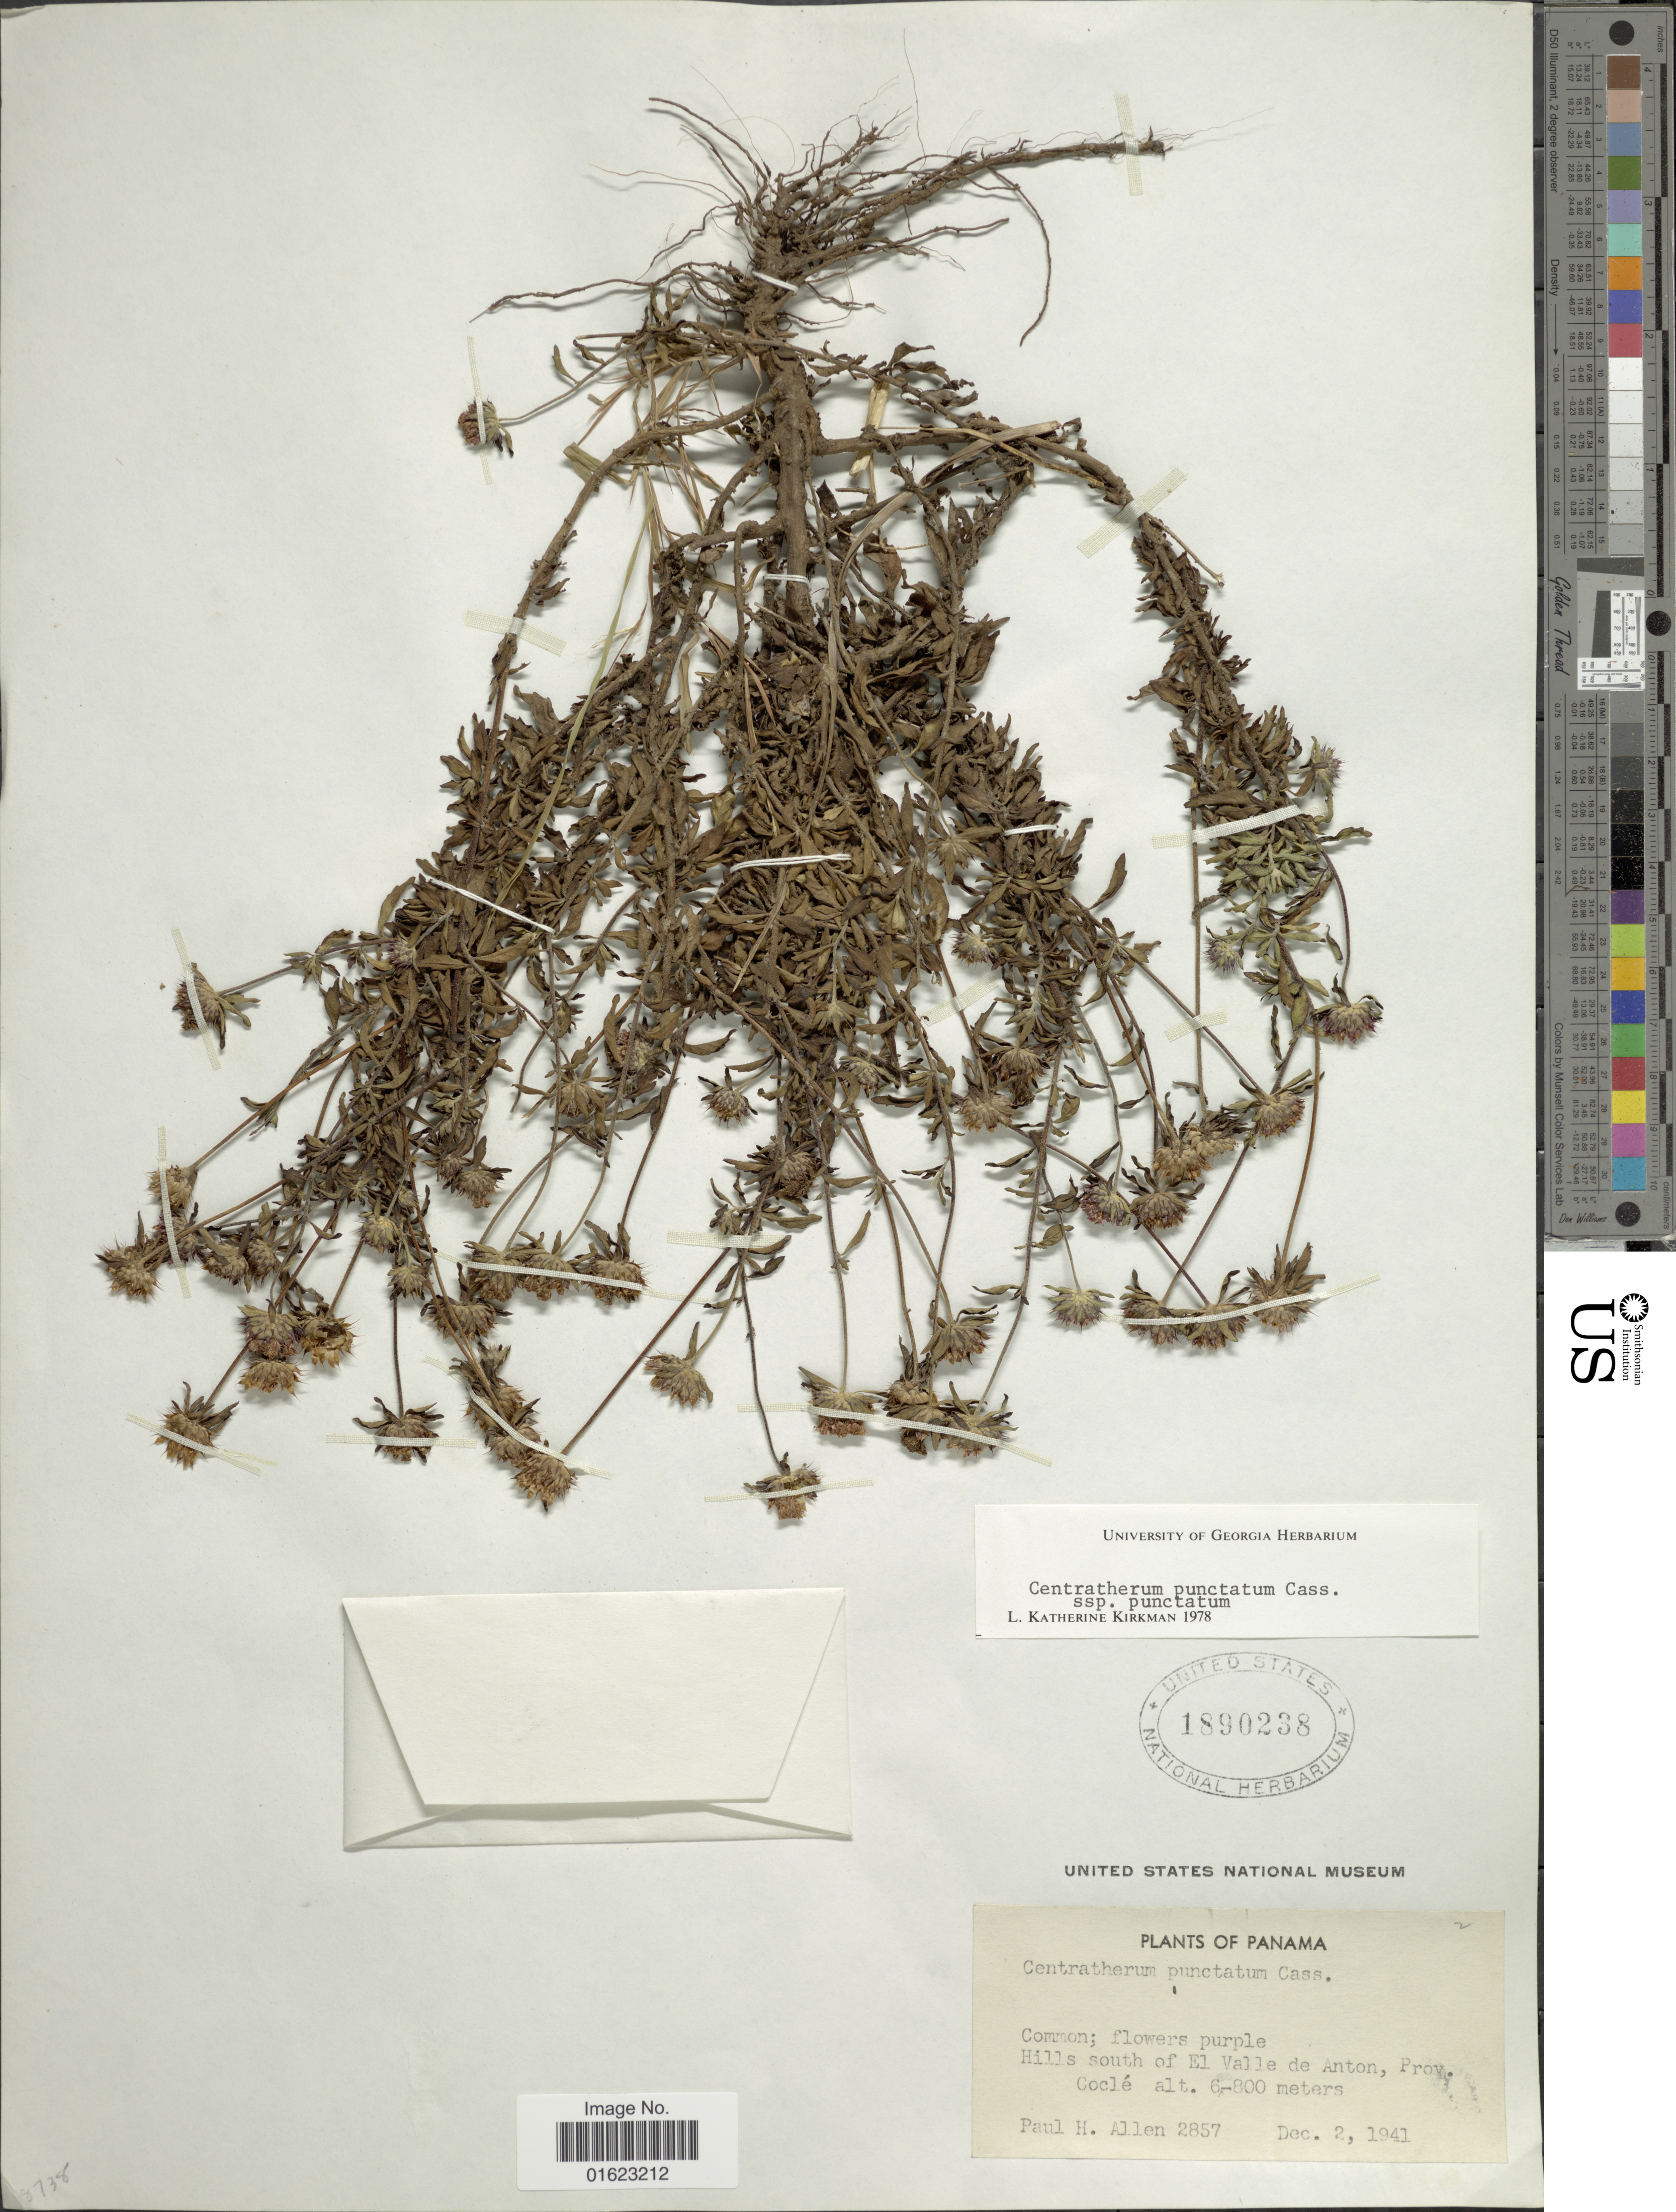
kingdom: Plantae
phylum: Tracheophyta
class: Magnoliopsida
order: Asterales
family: Asteraceae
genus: Centratherum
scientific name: Centratherum punctatum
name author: Cass.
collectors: P. H. Allen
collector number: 2857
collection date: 1941-12-02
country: Panama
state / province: Coclé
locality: Panama. Hills south of El Valle de Anton, Prov. Cocle.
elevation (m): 600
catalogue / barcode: US 1890238